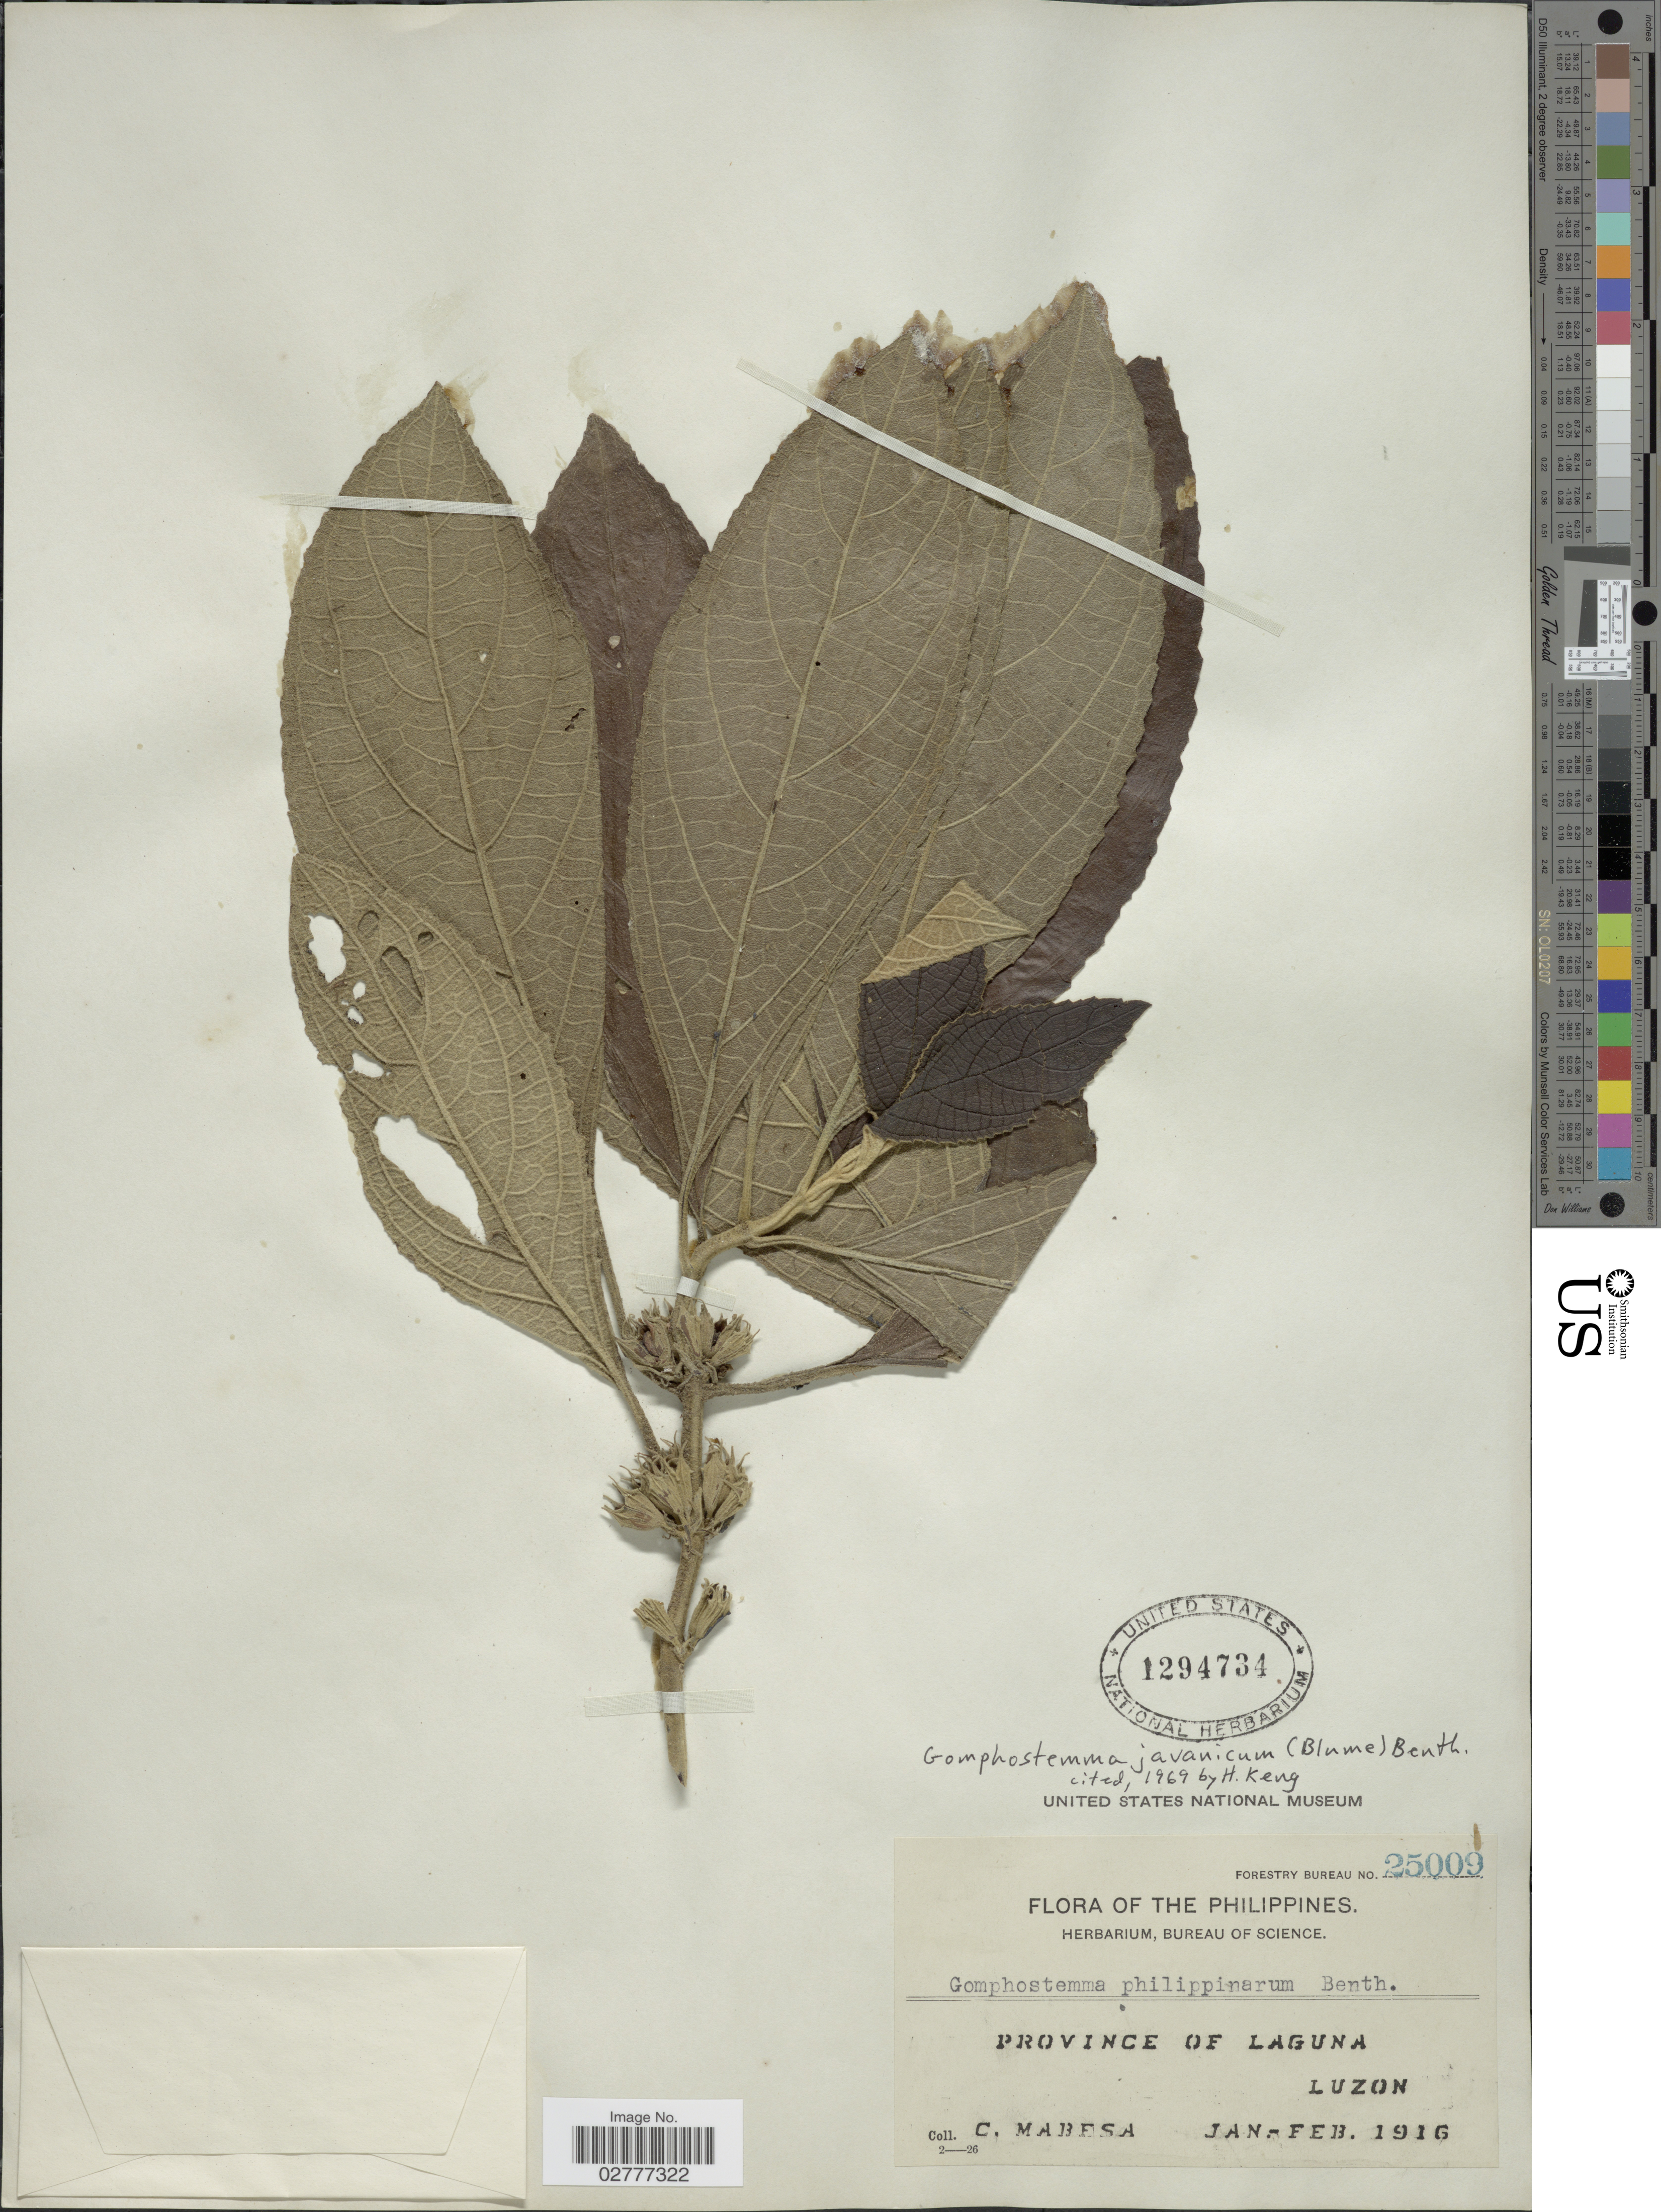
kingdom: Plantae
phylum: Tracheophyta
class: Magnoliopsida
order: Lamiales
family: Lamiaceae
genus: Gomphostemma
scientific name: Gomphostemma javanicum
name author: (Blume) Benth.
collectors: C. Mabesa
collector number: Forestry Bureau 25009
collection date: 1916-01/1916-02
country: Philippines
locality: Province of Laguna, Luzon.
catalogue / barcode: US 1294734